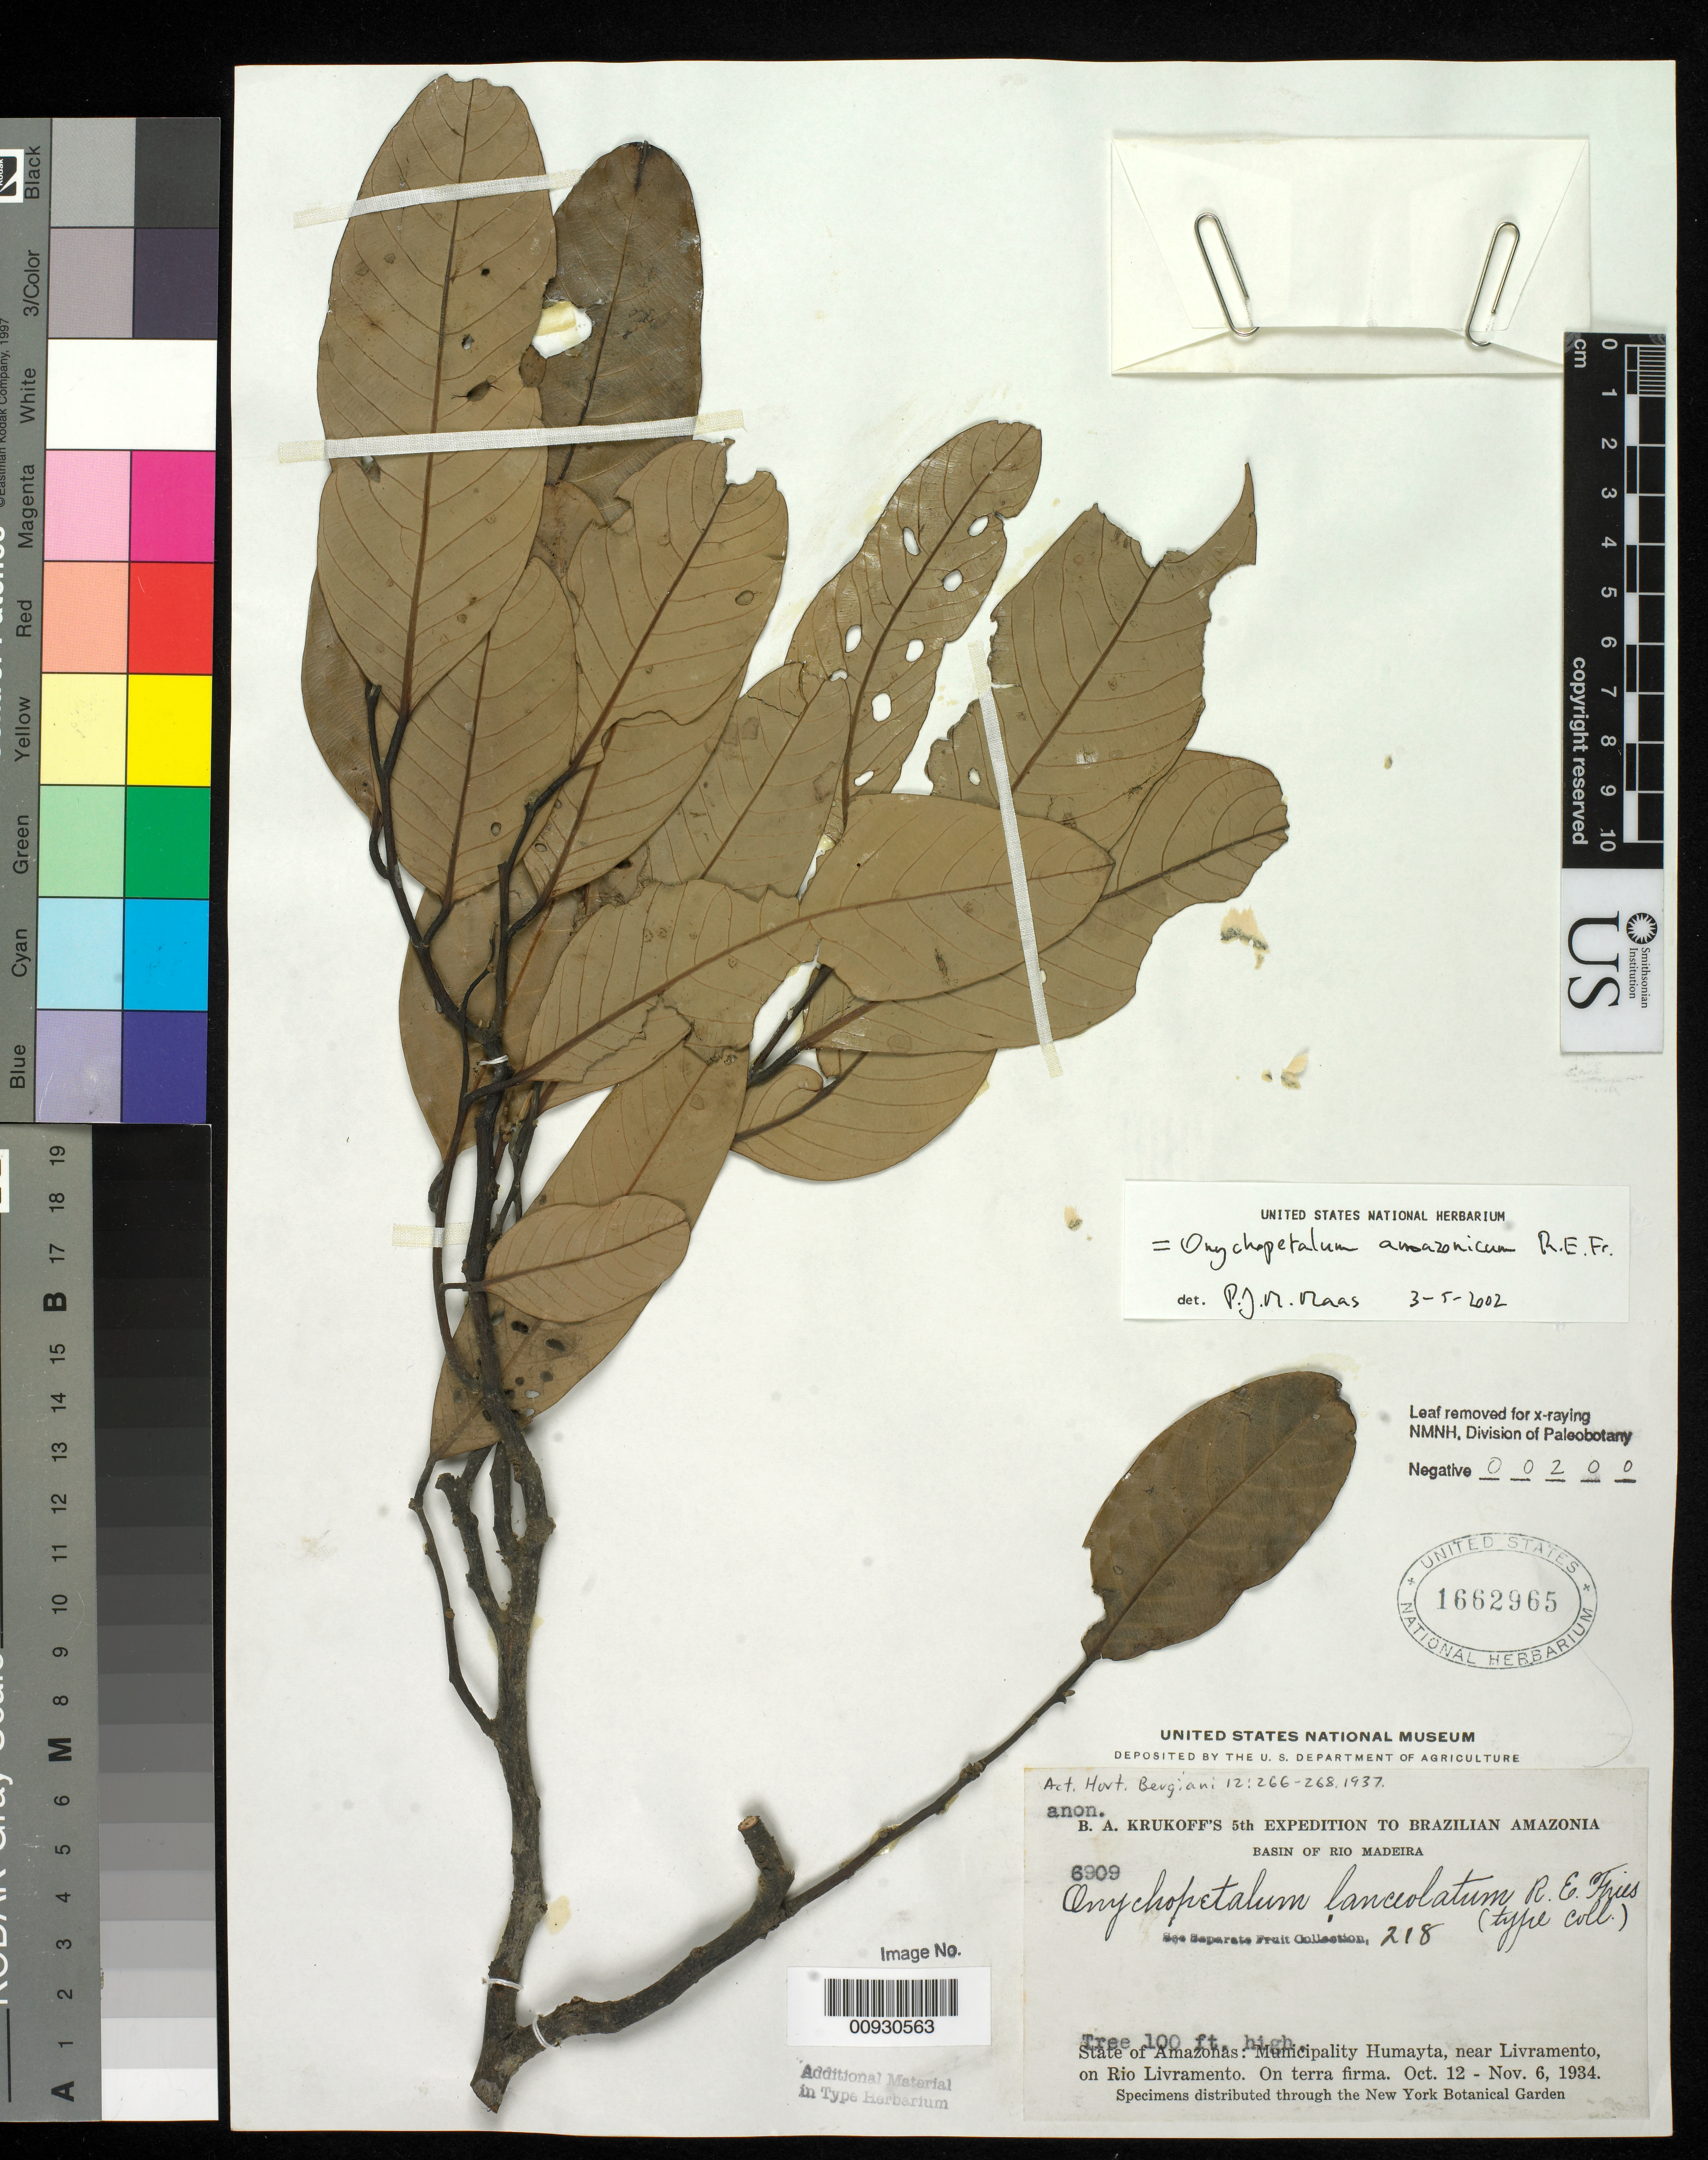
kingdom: Plantae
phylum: Tracheophyta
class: Magnoliopsida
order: Magnoliales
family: Annonaceae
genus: Onychopetalum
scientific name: Onychopetalum lanceolatum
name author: R.E. Fr.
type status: Isotype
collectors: B. A. Krukoff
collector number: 6909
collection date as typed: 12 Oct 1934 to 06 Nov 1934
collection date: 1934-10-12/1934-11-06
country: Brazil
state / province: Amazonas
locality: Humayta, near Livramento, on Río Livramento.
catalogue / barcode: US 1662965